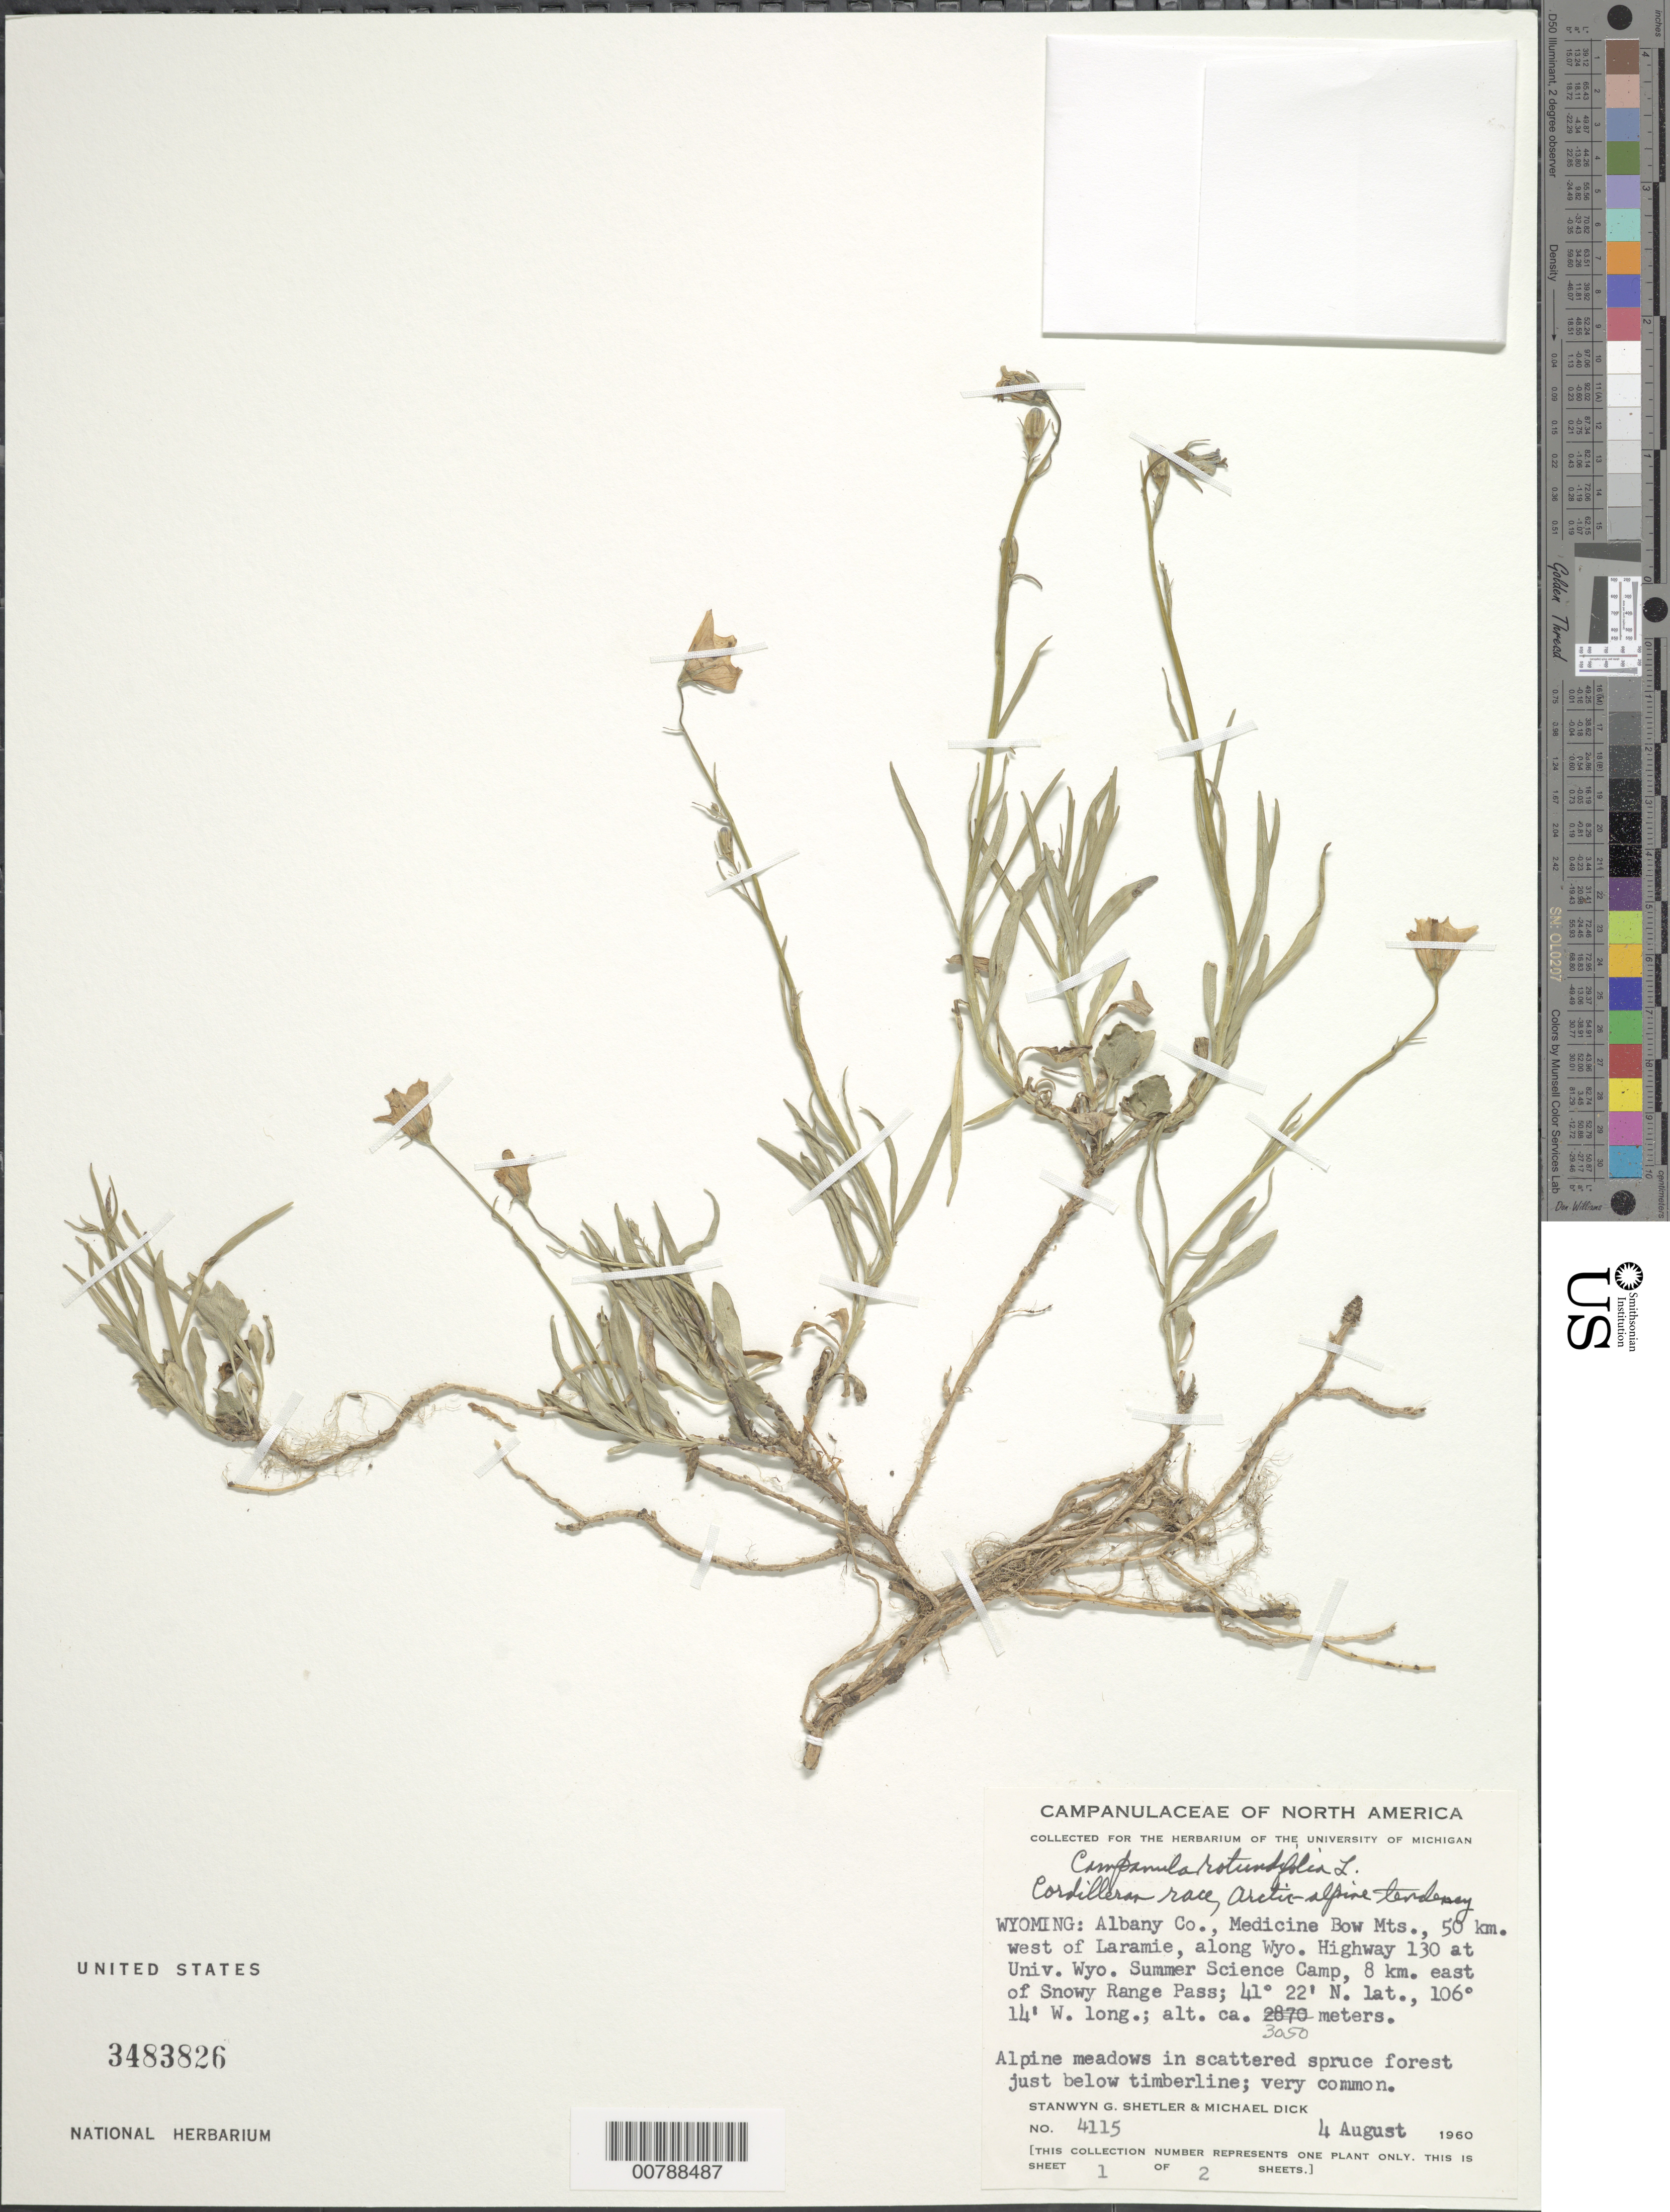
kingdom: Plantae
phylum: Tracheophyta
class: Magnoliopsida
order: Asterales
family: Campanulaceae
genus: Campanula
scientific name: Campanula rotundifolia L. Cordilleran race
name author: L.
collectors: S. Shetler & M. Dick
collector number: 4115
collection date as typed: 4 August 1960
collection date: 1960-08-04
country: United States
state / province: Wyoming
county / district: Albany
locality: Medicine Bow Mts., 50 km west of Laramie, along Wyo. Highway 130 at Univ. Wyo. Summer Science Camp, 8 km. east of Snowy Range Pass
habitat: Alpine meadows in scattered spruce forest just below timberline.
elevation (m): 3050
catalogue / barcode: US 3483826